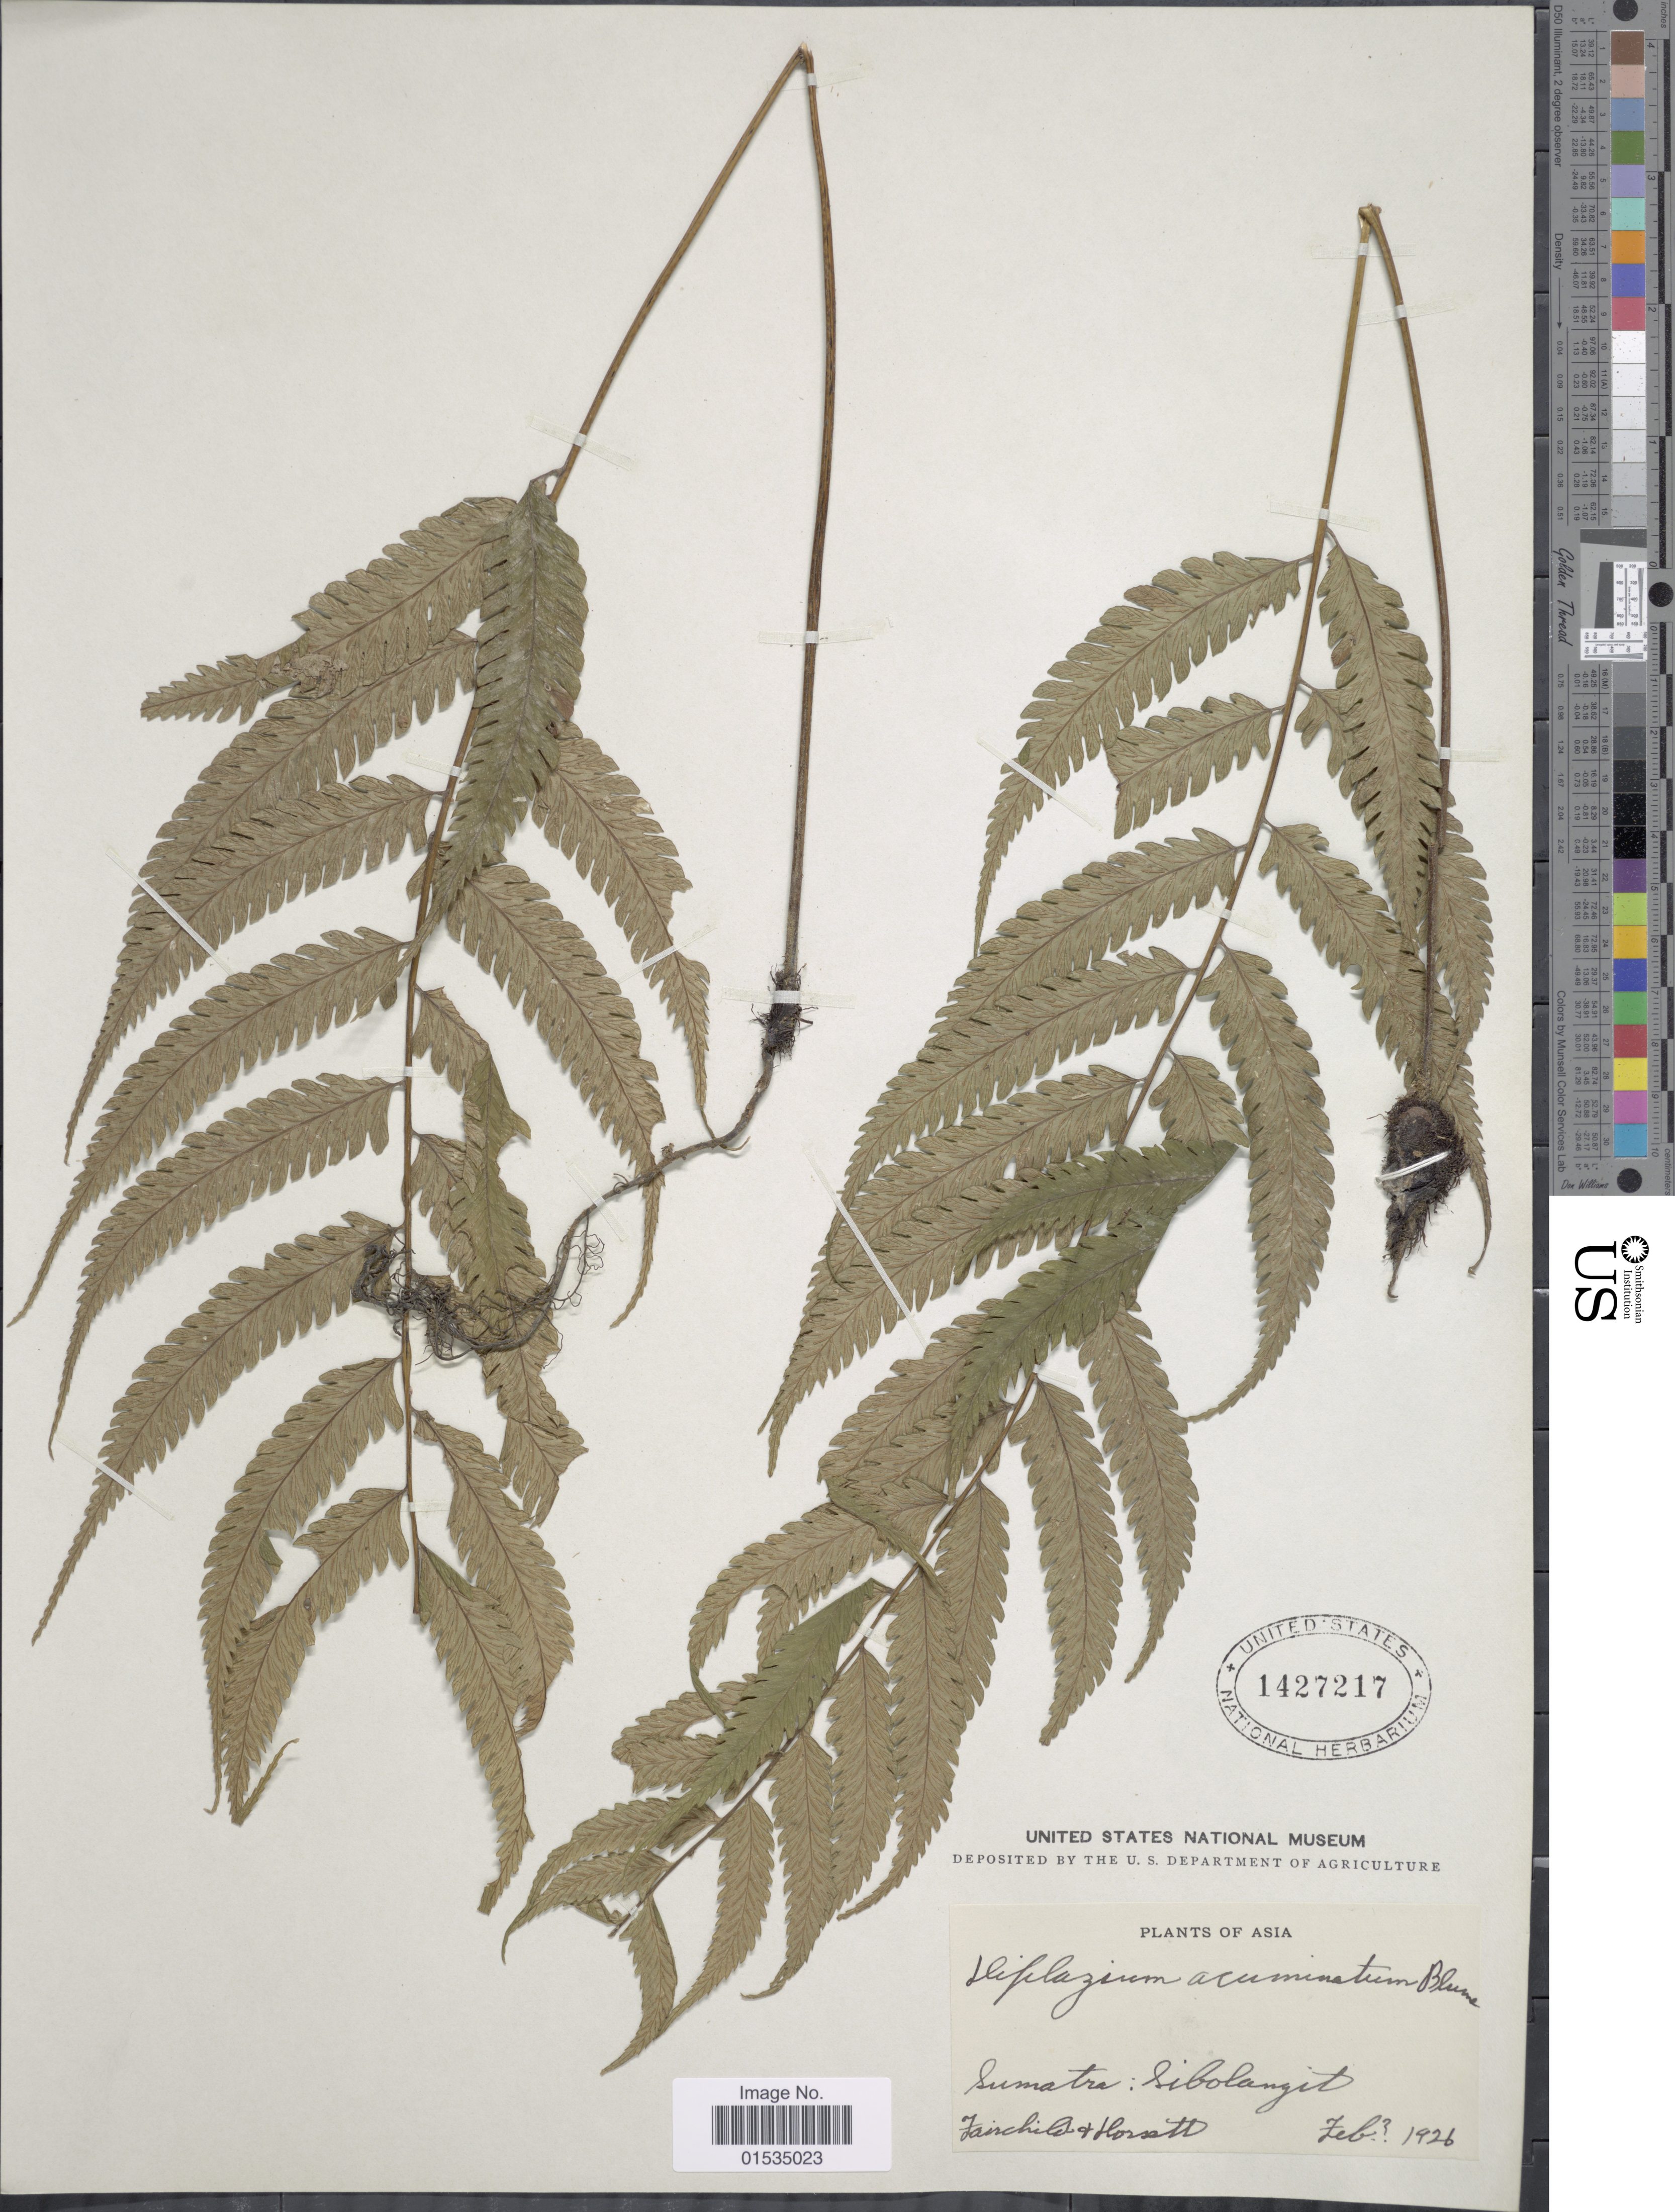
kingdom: Plantae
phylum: Tracheophyta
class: Polypodiopsida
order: Polypodiales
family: Athyriaceae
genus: Diplazium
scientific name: Diplazium multiflorum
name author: (Roxb.) T. Moore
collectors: -. Fairchild & -. Horsett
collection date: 1926-02-03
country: Indonesia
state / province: Sumatra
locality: Sibolangit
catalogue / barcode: US 1427217